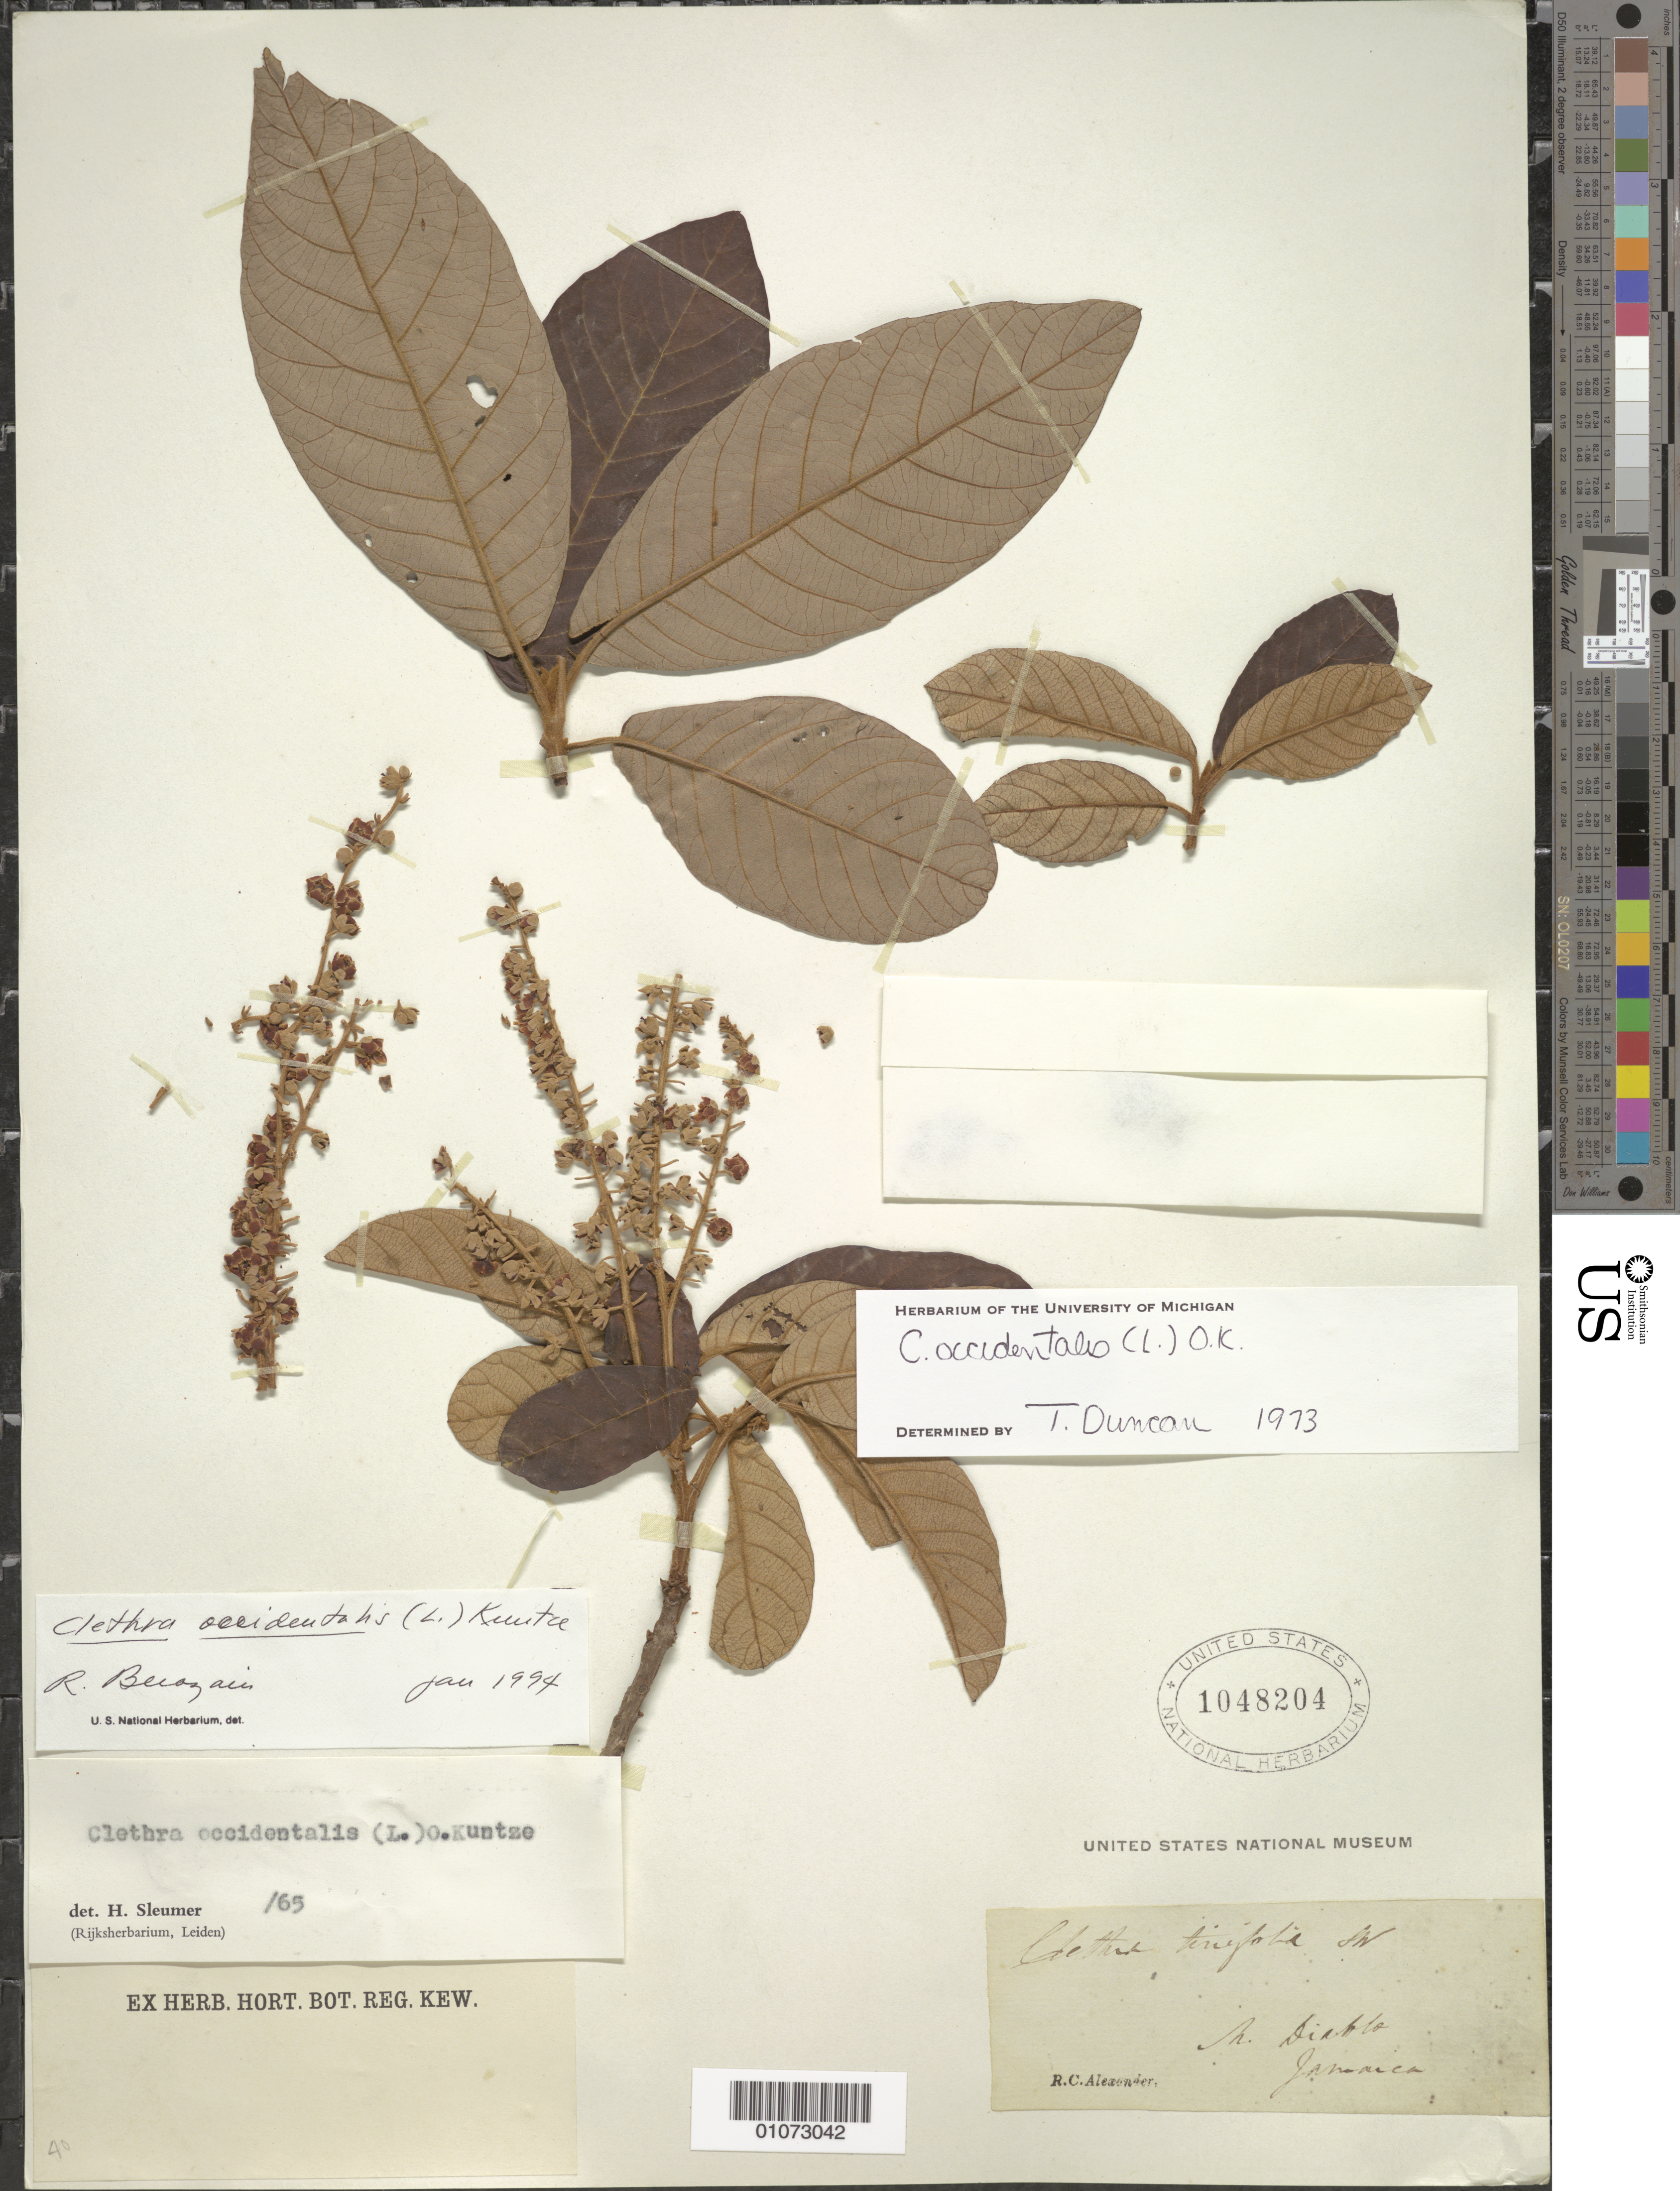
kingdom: Plantae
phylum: Tracheophyta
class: Magnoliopsida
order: Ericales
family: Clethraceae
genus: Clethra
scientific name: Clethra occidentalis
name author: (L.) Kuntze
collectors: R. C. Alexander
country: Jamaica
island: Jamaica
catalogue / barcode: US 1048204